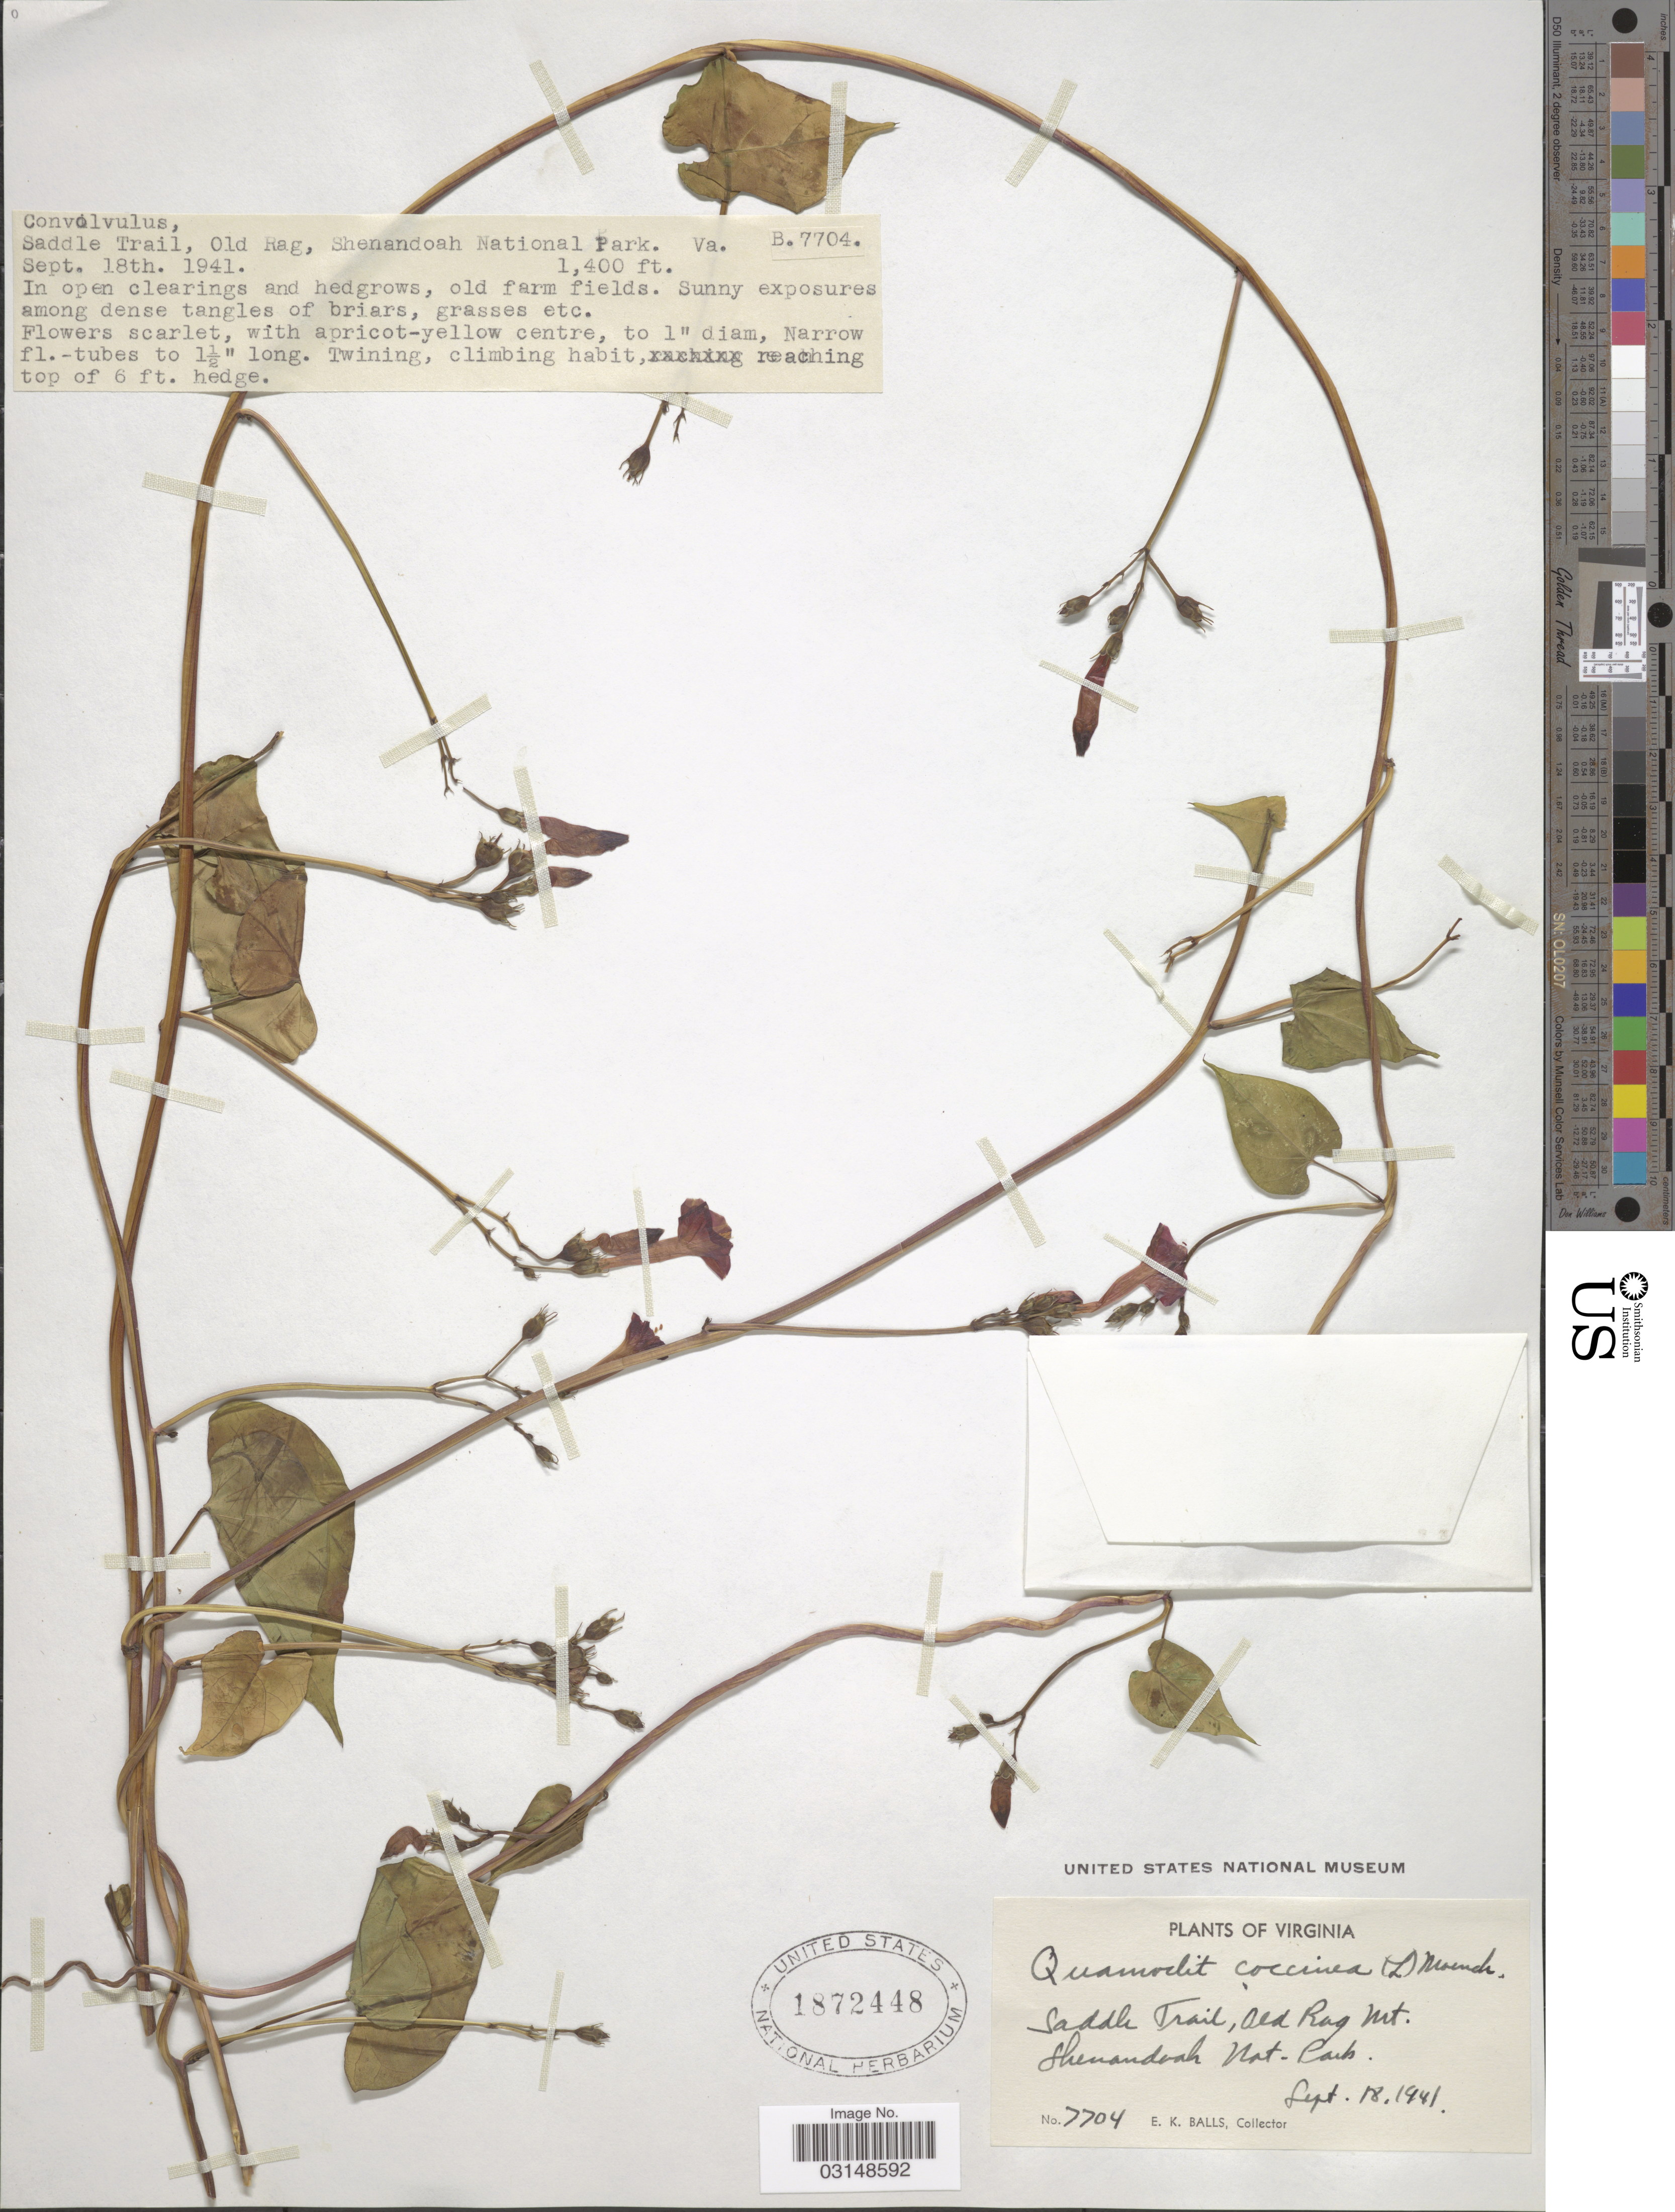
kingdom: Plantae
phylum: Tracheophyta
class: Magnoliopsida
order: Solanales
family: Convolvulaceae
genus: Ipomoea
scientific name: Ipomoea coccinea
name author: L.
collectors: E. K. Balls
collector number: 7704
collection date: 1941-09-18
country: United States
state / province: Virginia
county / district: Madison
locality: Saddle Trail, Old Rag Mt., Shenandoah Nat. Park.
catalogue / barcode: US 1872448